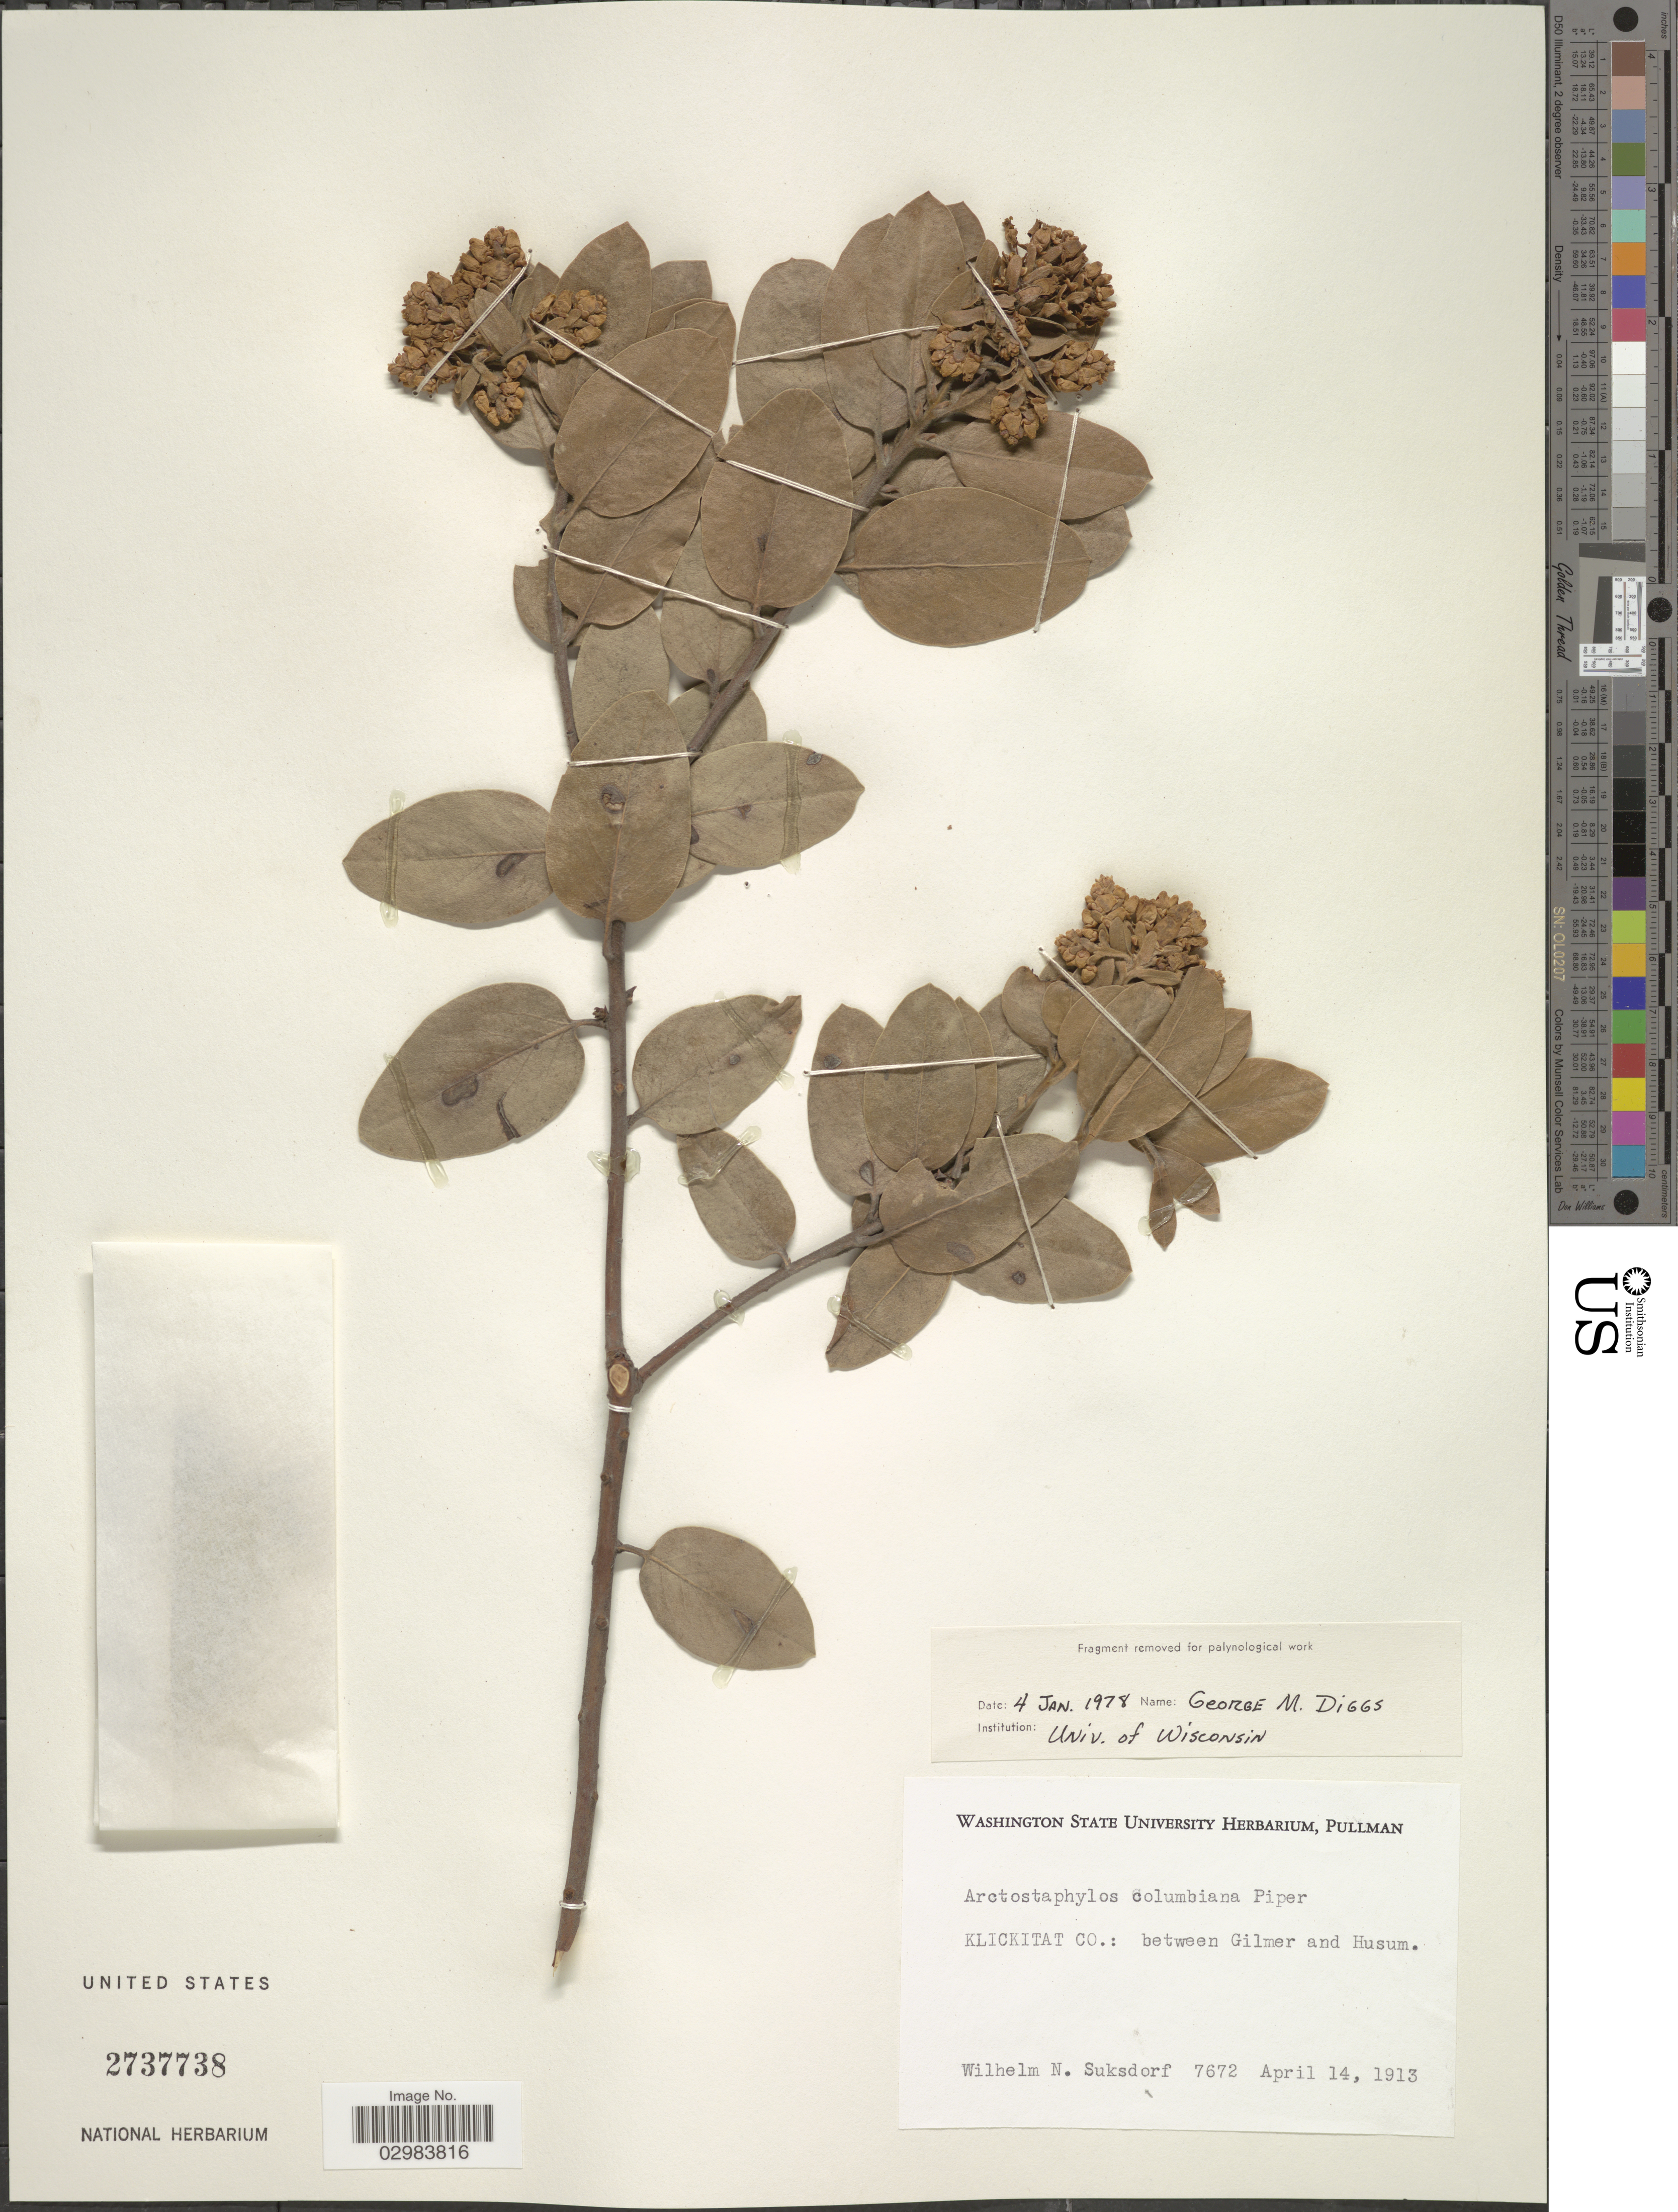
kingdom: Plantae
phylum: Tracheophyta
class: Magnoliopsida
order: Ericales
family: Ericaceae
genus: Arctostaphylos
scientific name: Arctostaphylos columbiana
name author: Piper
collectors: W. N. Suksdorf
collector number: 7672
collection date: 1913-04-14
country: United States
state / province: Washington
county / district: Klickitat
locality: Klickitat Co.: between Gilmer and Husum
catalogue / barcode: US 2737738